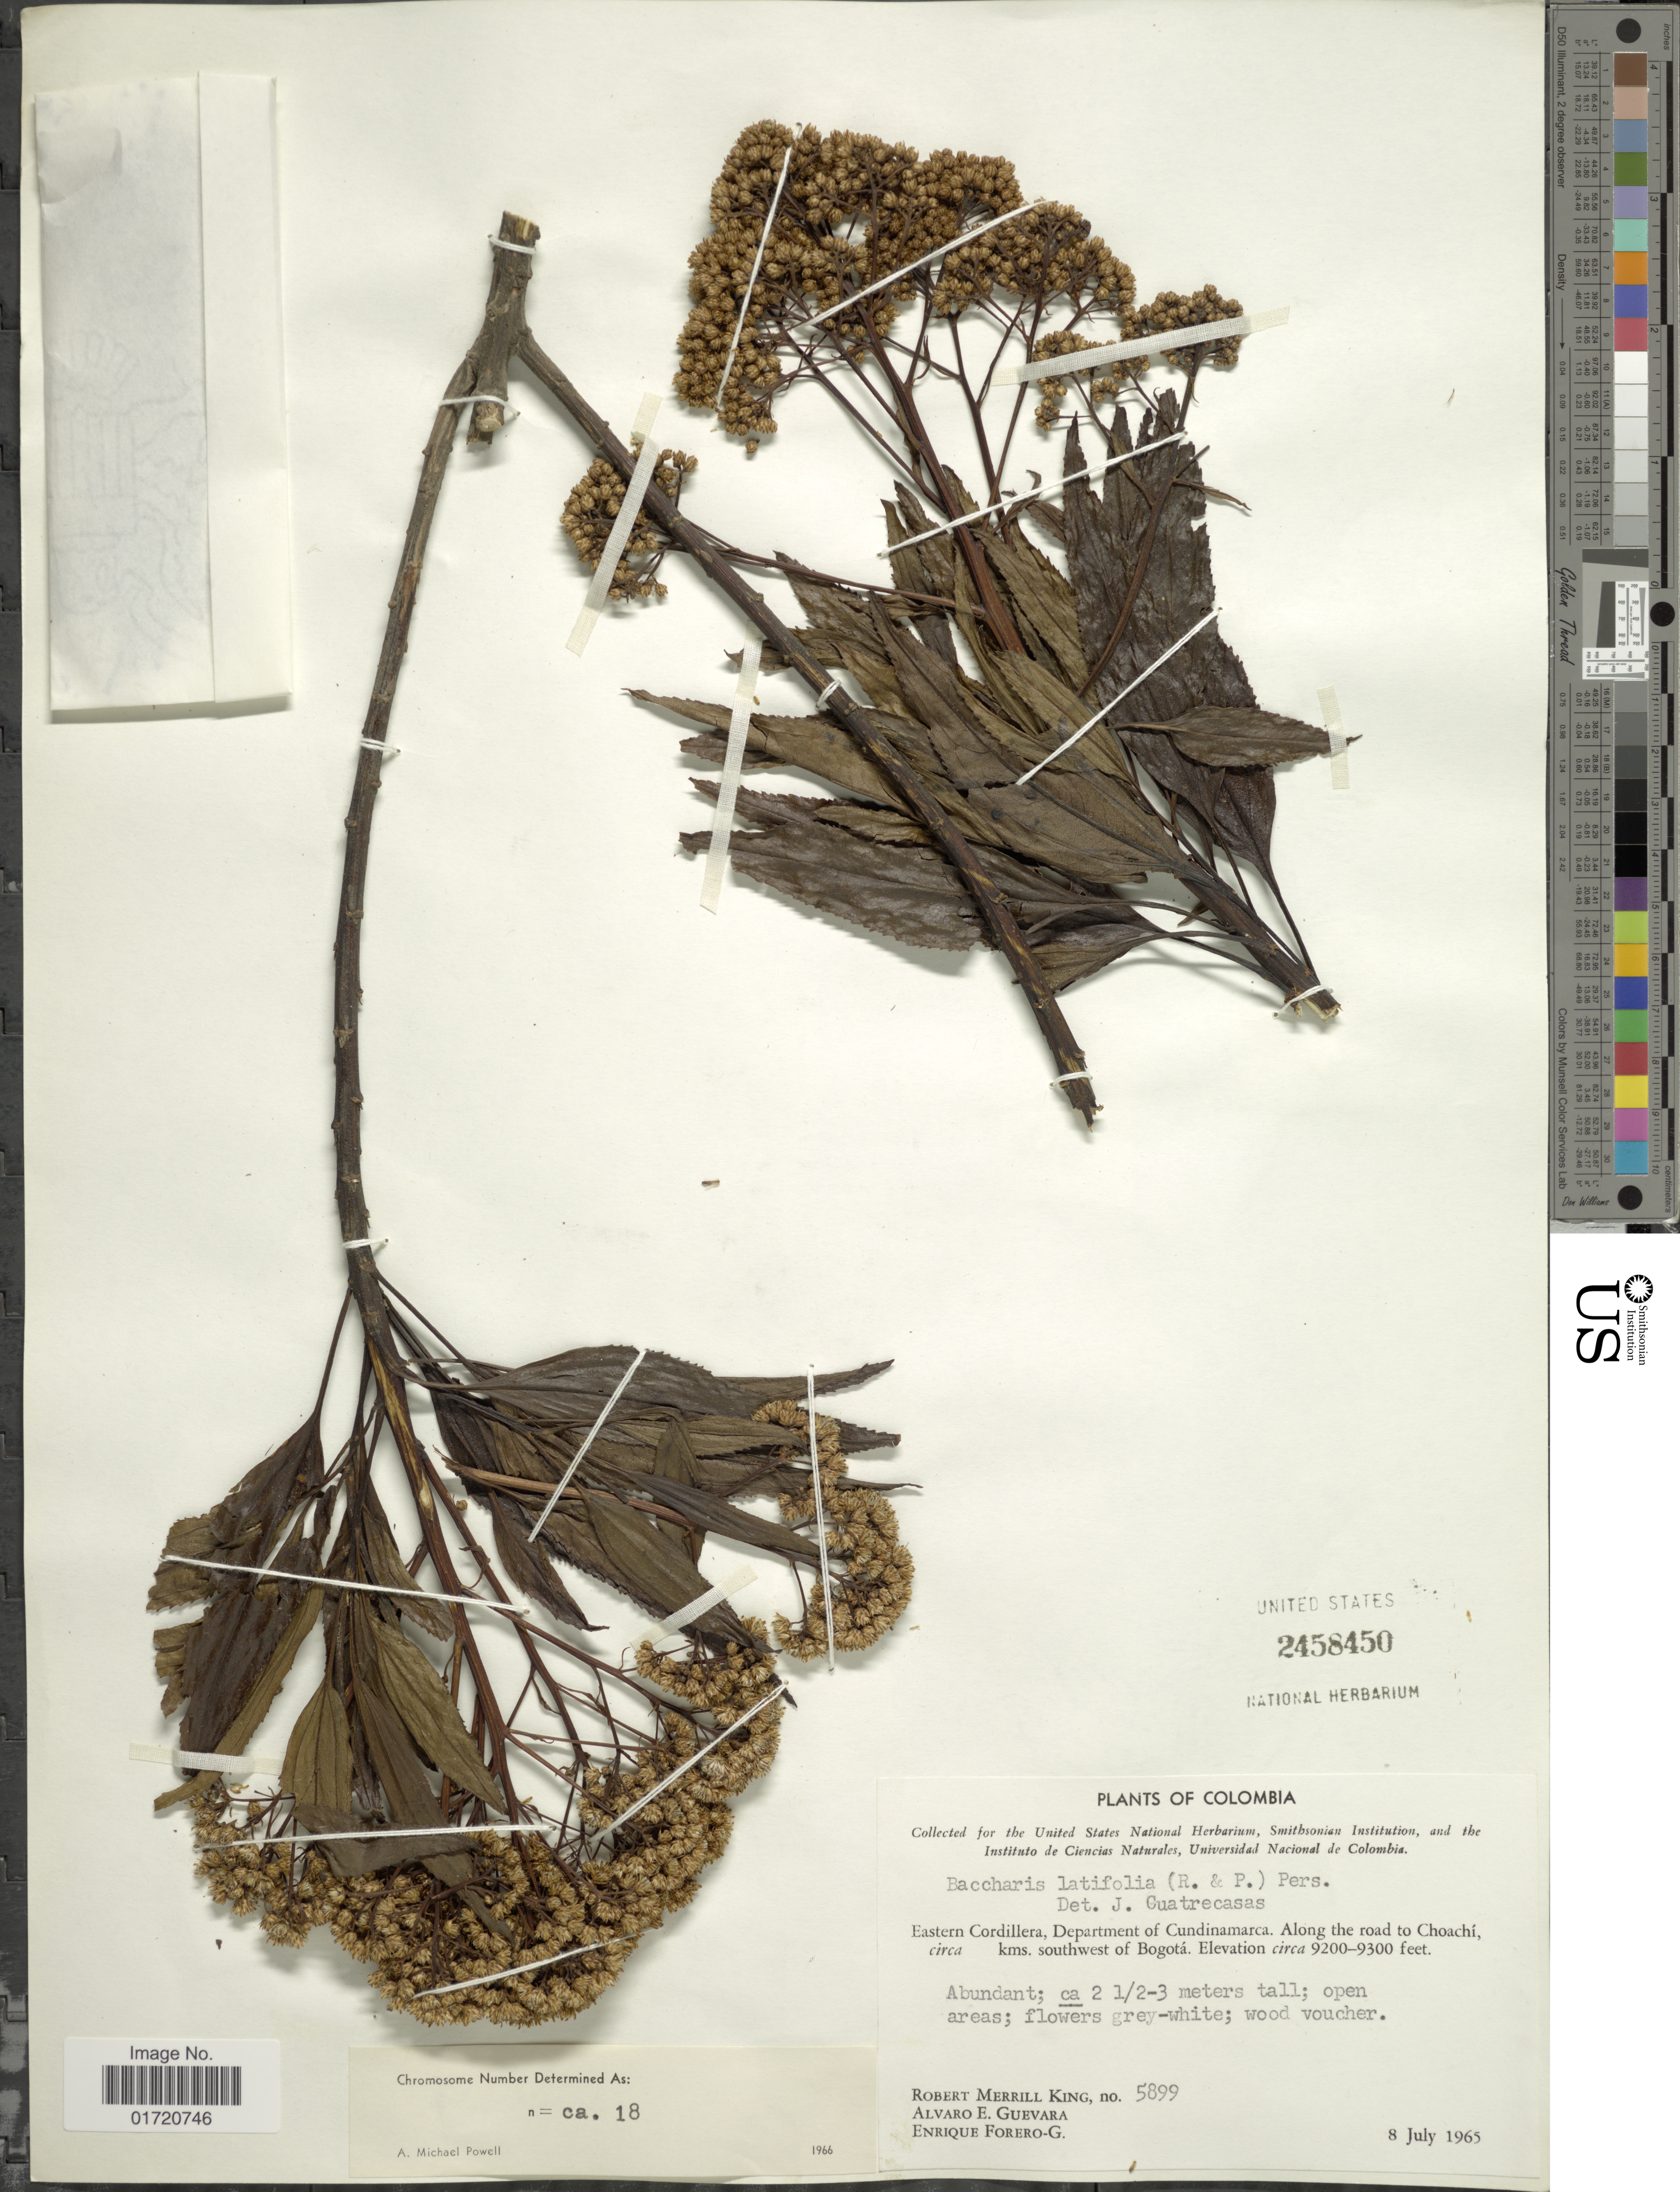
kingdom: Plantae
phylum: Tracheophyta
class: Magnoliopsida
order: Asterales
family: Asteraceae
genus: Baccharis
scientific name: Baccharis latifolia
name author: (Ruiz & Pav.) Pers.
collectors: R. M. King, A. E. Guevara & E. Forero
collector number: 5899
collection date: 1965-07-08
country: Colombia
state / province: Cundinamarca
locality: Eastern Cordillera, along the road to Choachi, circa kms, southwest of Bogota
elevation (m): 2804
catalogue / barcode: US 2458450